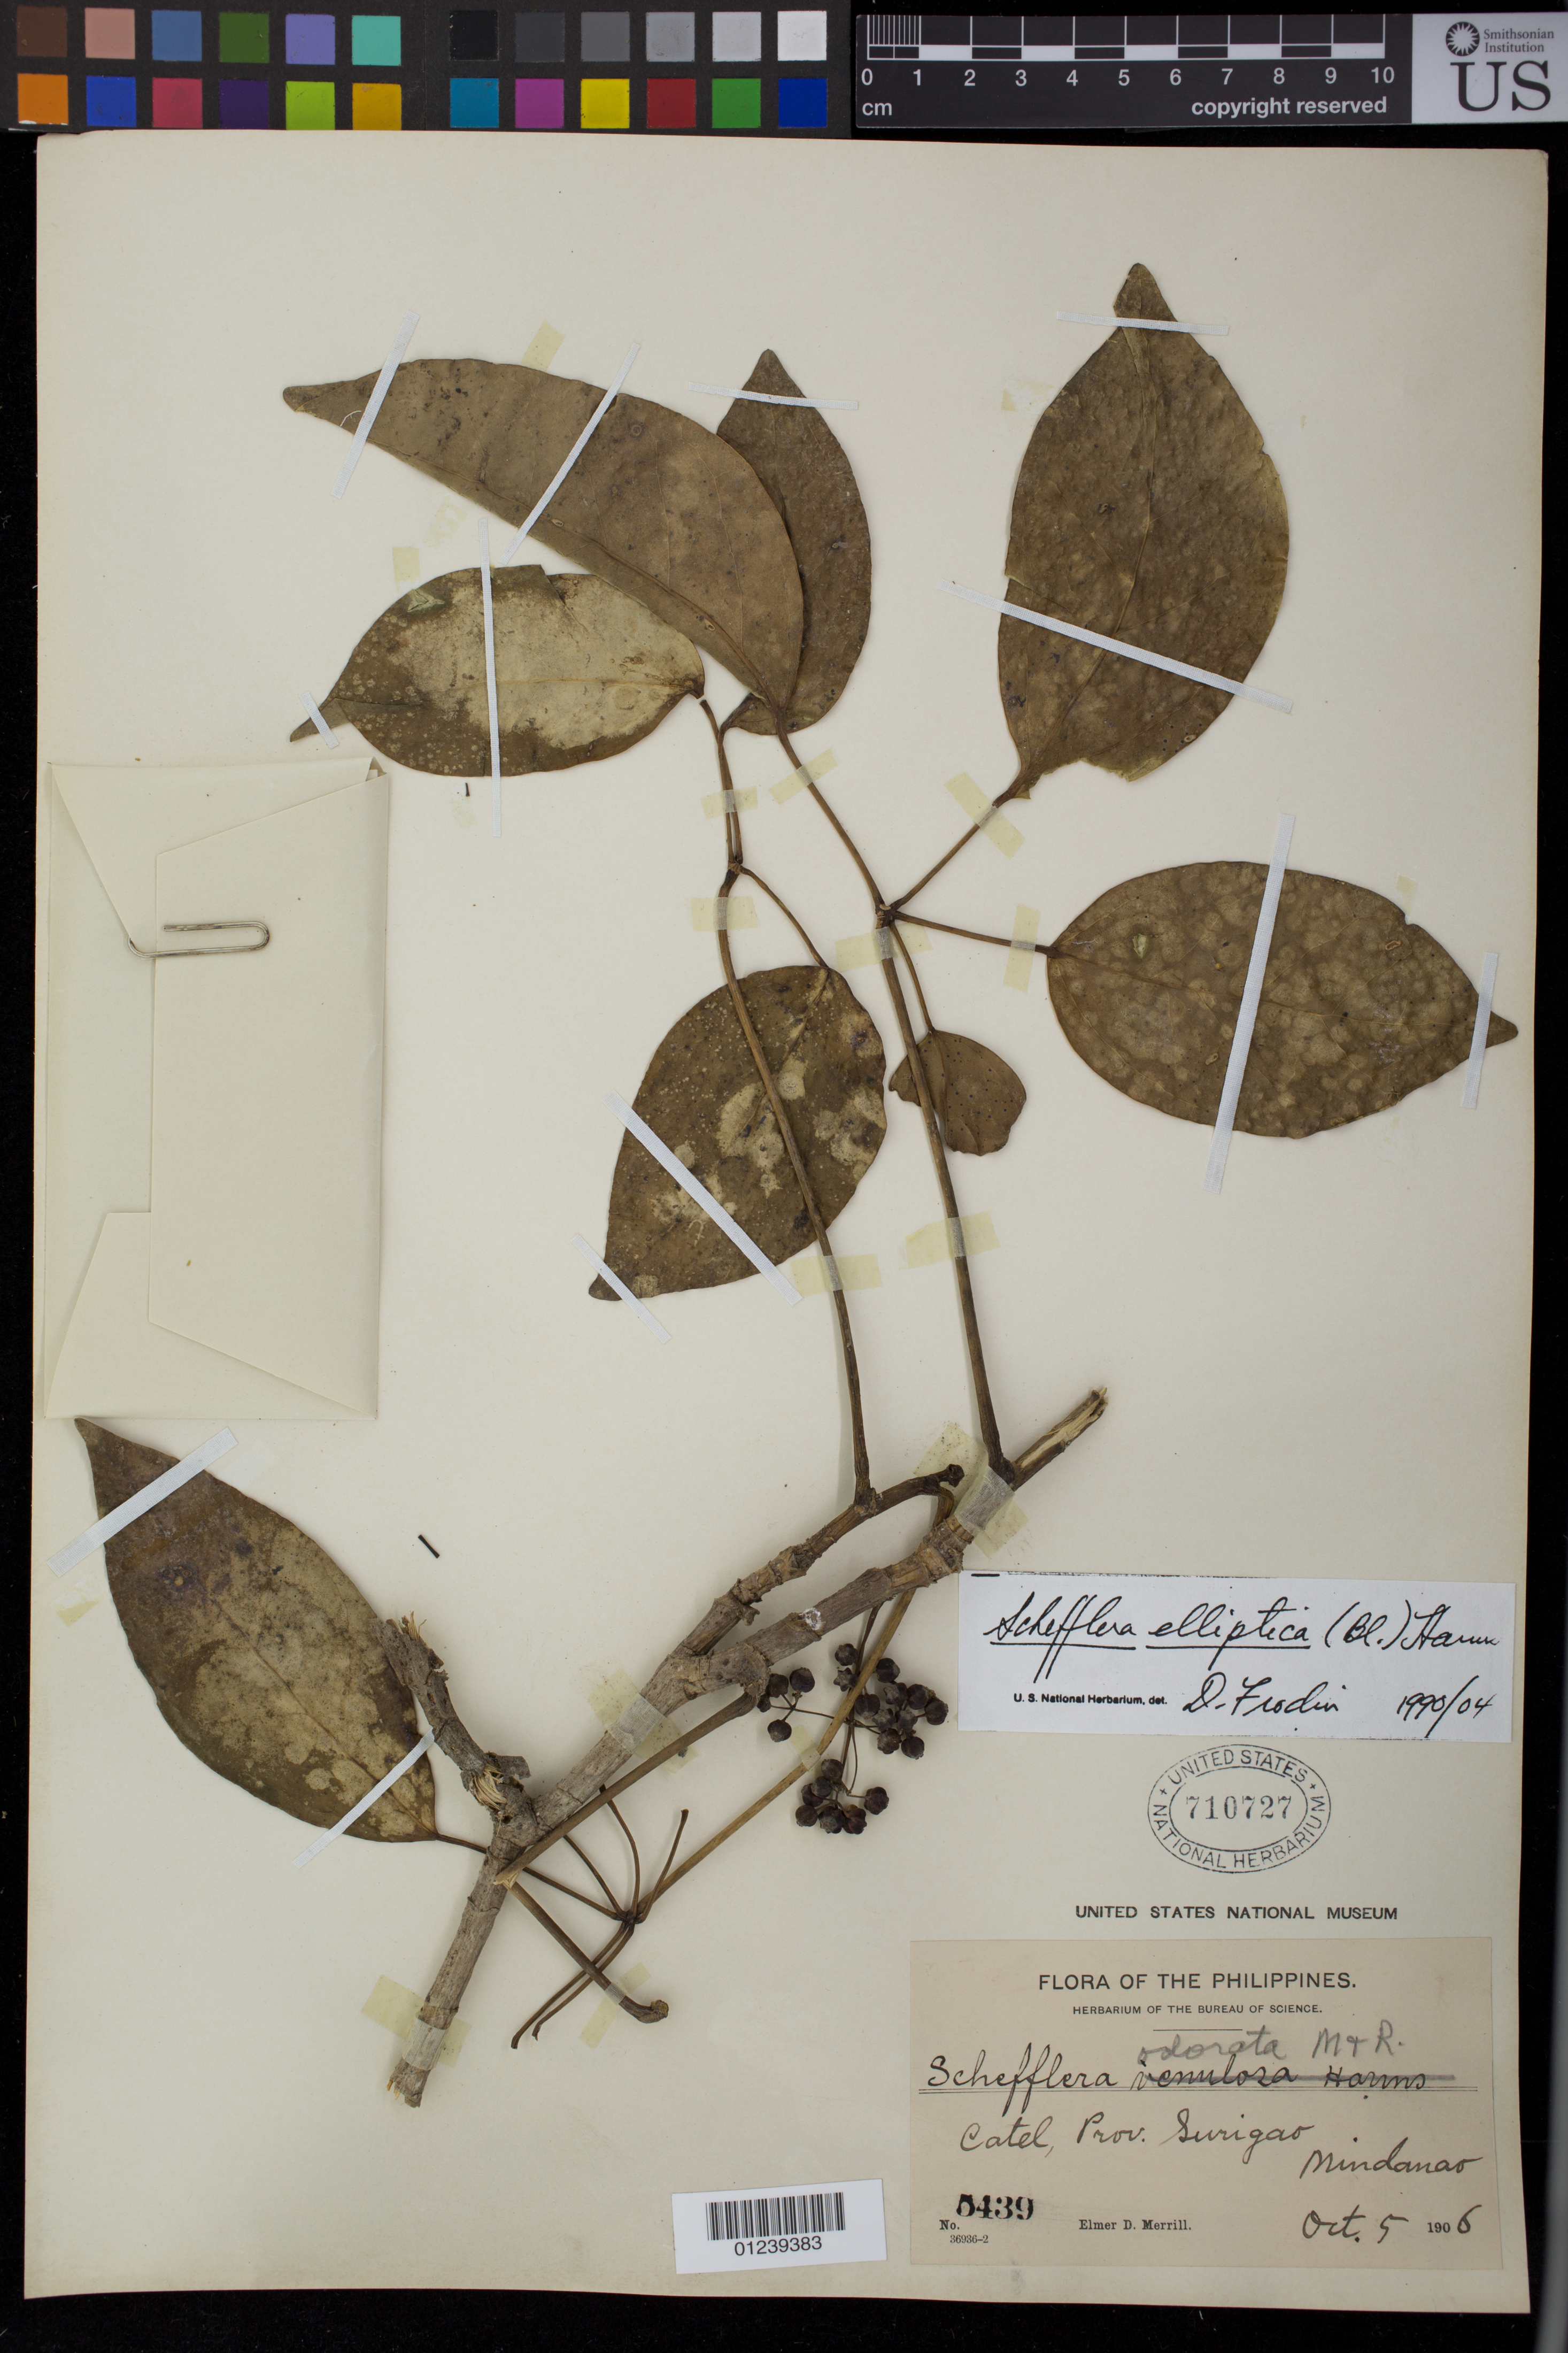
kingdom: Plantae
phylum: Tracheophyta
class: Magnoliopsida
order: Apiales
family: Araliaceae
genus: Schefflera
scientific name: Schefflera elliptica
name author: (Blume) Harms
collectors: E. D. Merrill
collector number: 5439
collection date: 1906-10-05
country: Philippines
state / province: Caraga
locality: Catel, Prov. Surigao, Mindanao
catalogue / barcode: US 710727